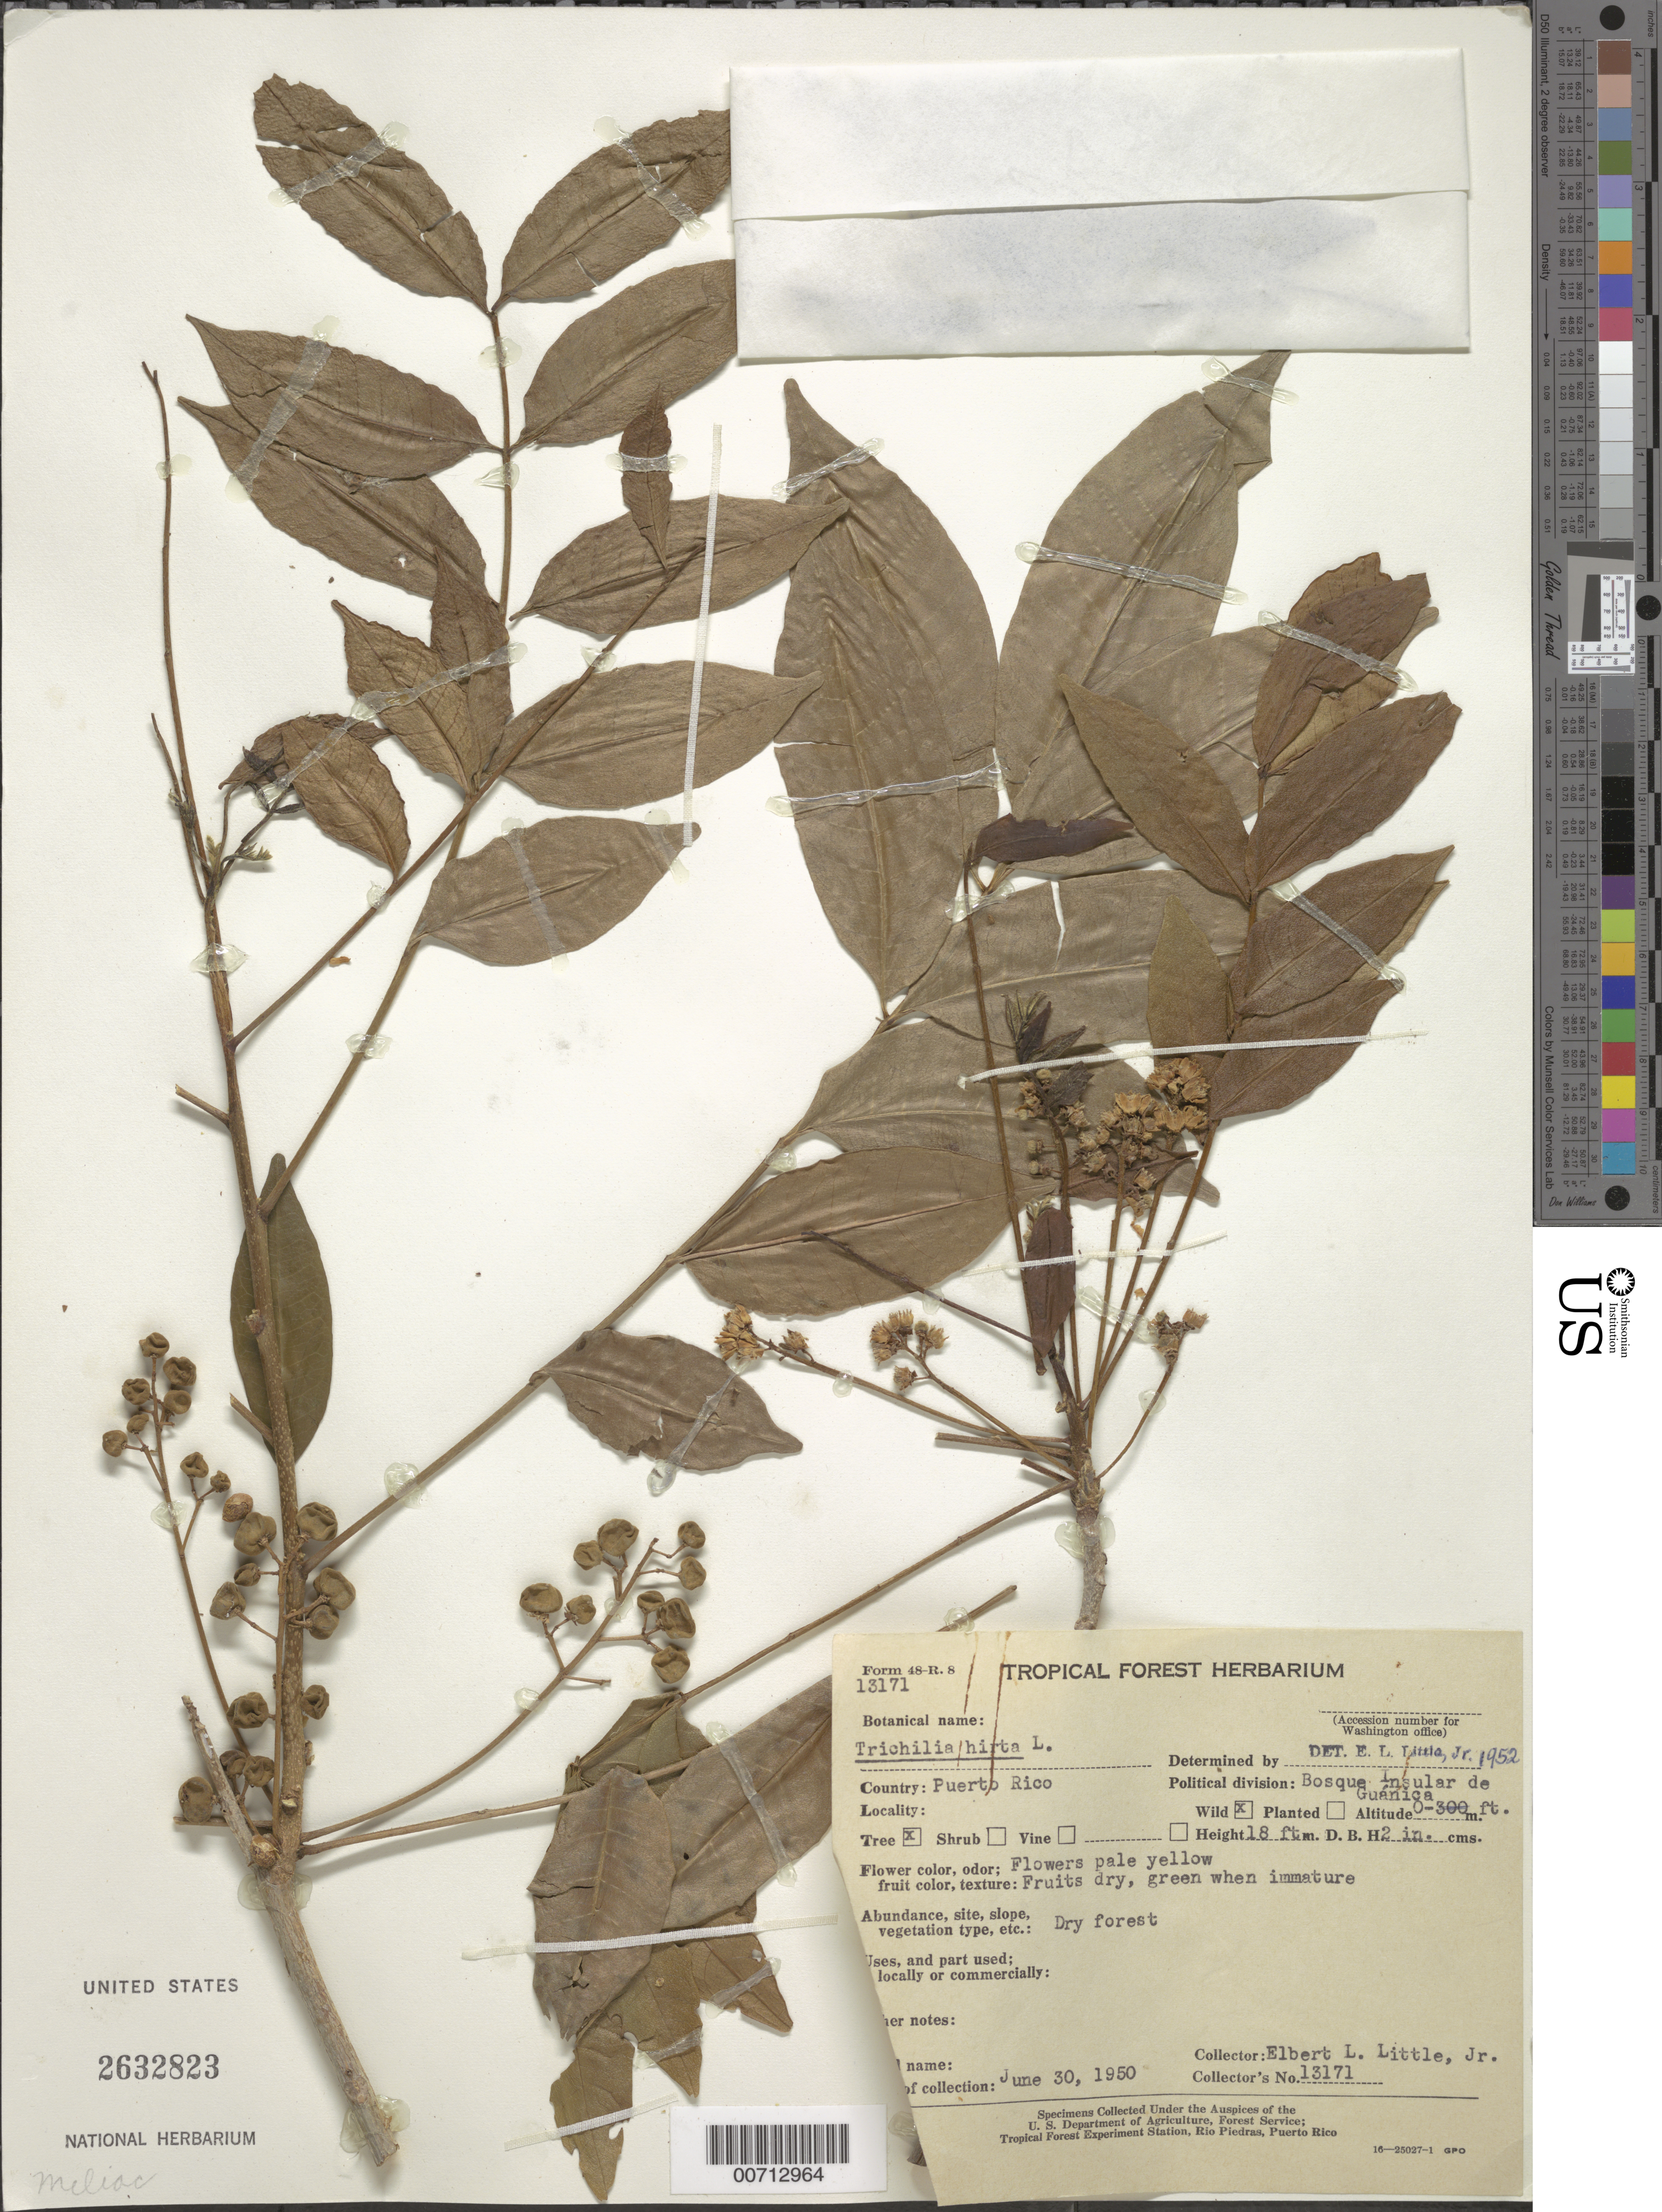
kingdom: Plantae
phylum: Tracheophyta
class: Magnoliopsida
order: Sapindales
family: Meliaceae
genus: Trichilia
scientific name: Trichilia hirta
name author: L.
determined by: Little, Elbert L., Jr., (FSSR), United States Department of Agriculture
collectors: E. L. Little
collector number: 13171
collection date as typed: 30 Jun 1950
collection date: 1950-06-30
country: Puerto Rico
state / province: Guanica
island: Greater Antilles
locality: Bosque Insular de Guanica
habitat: Dry forest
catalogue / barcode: US 2632823